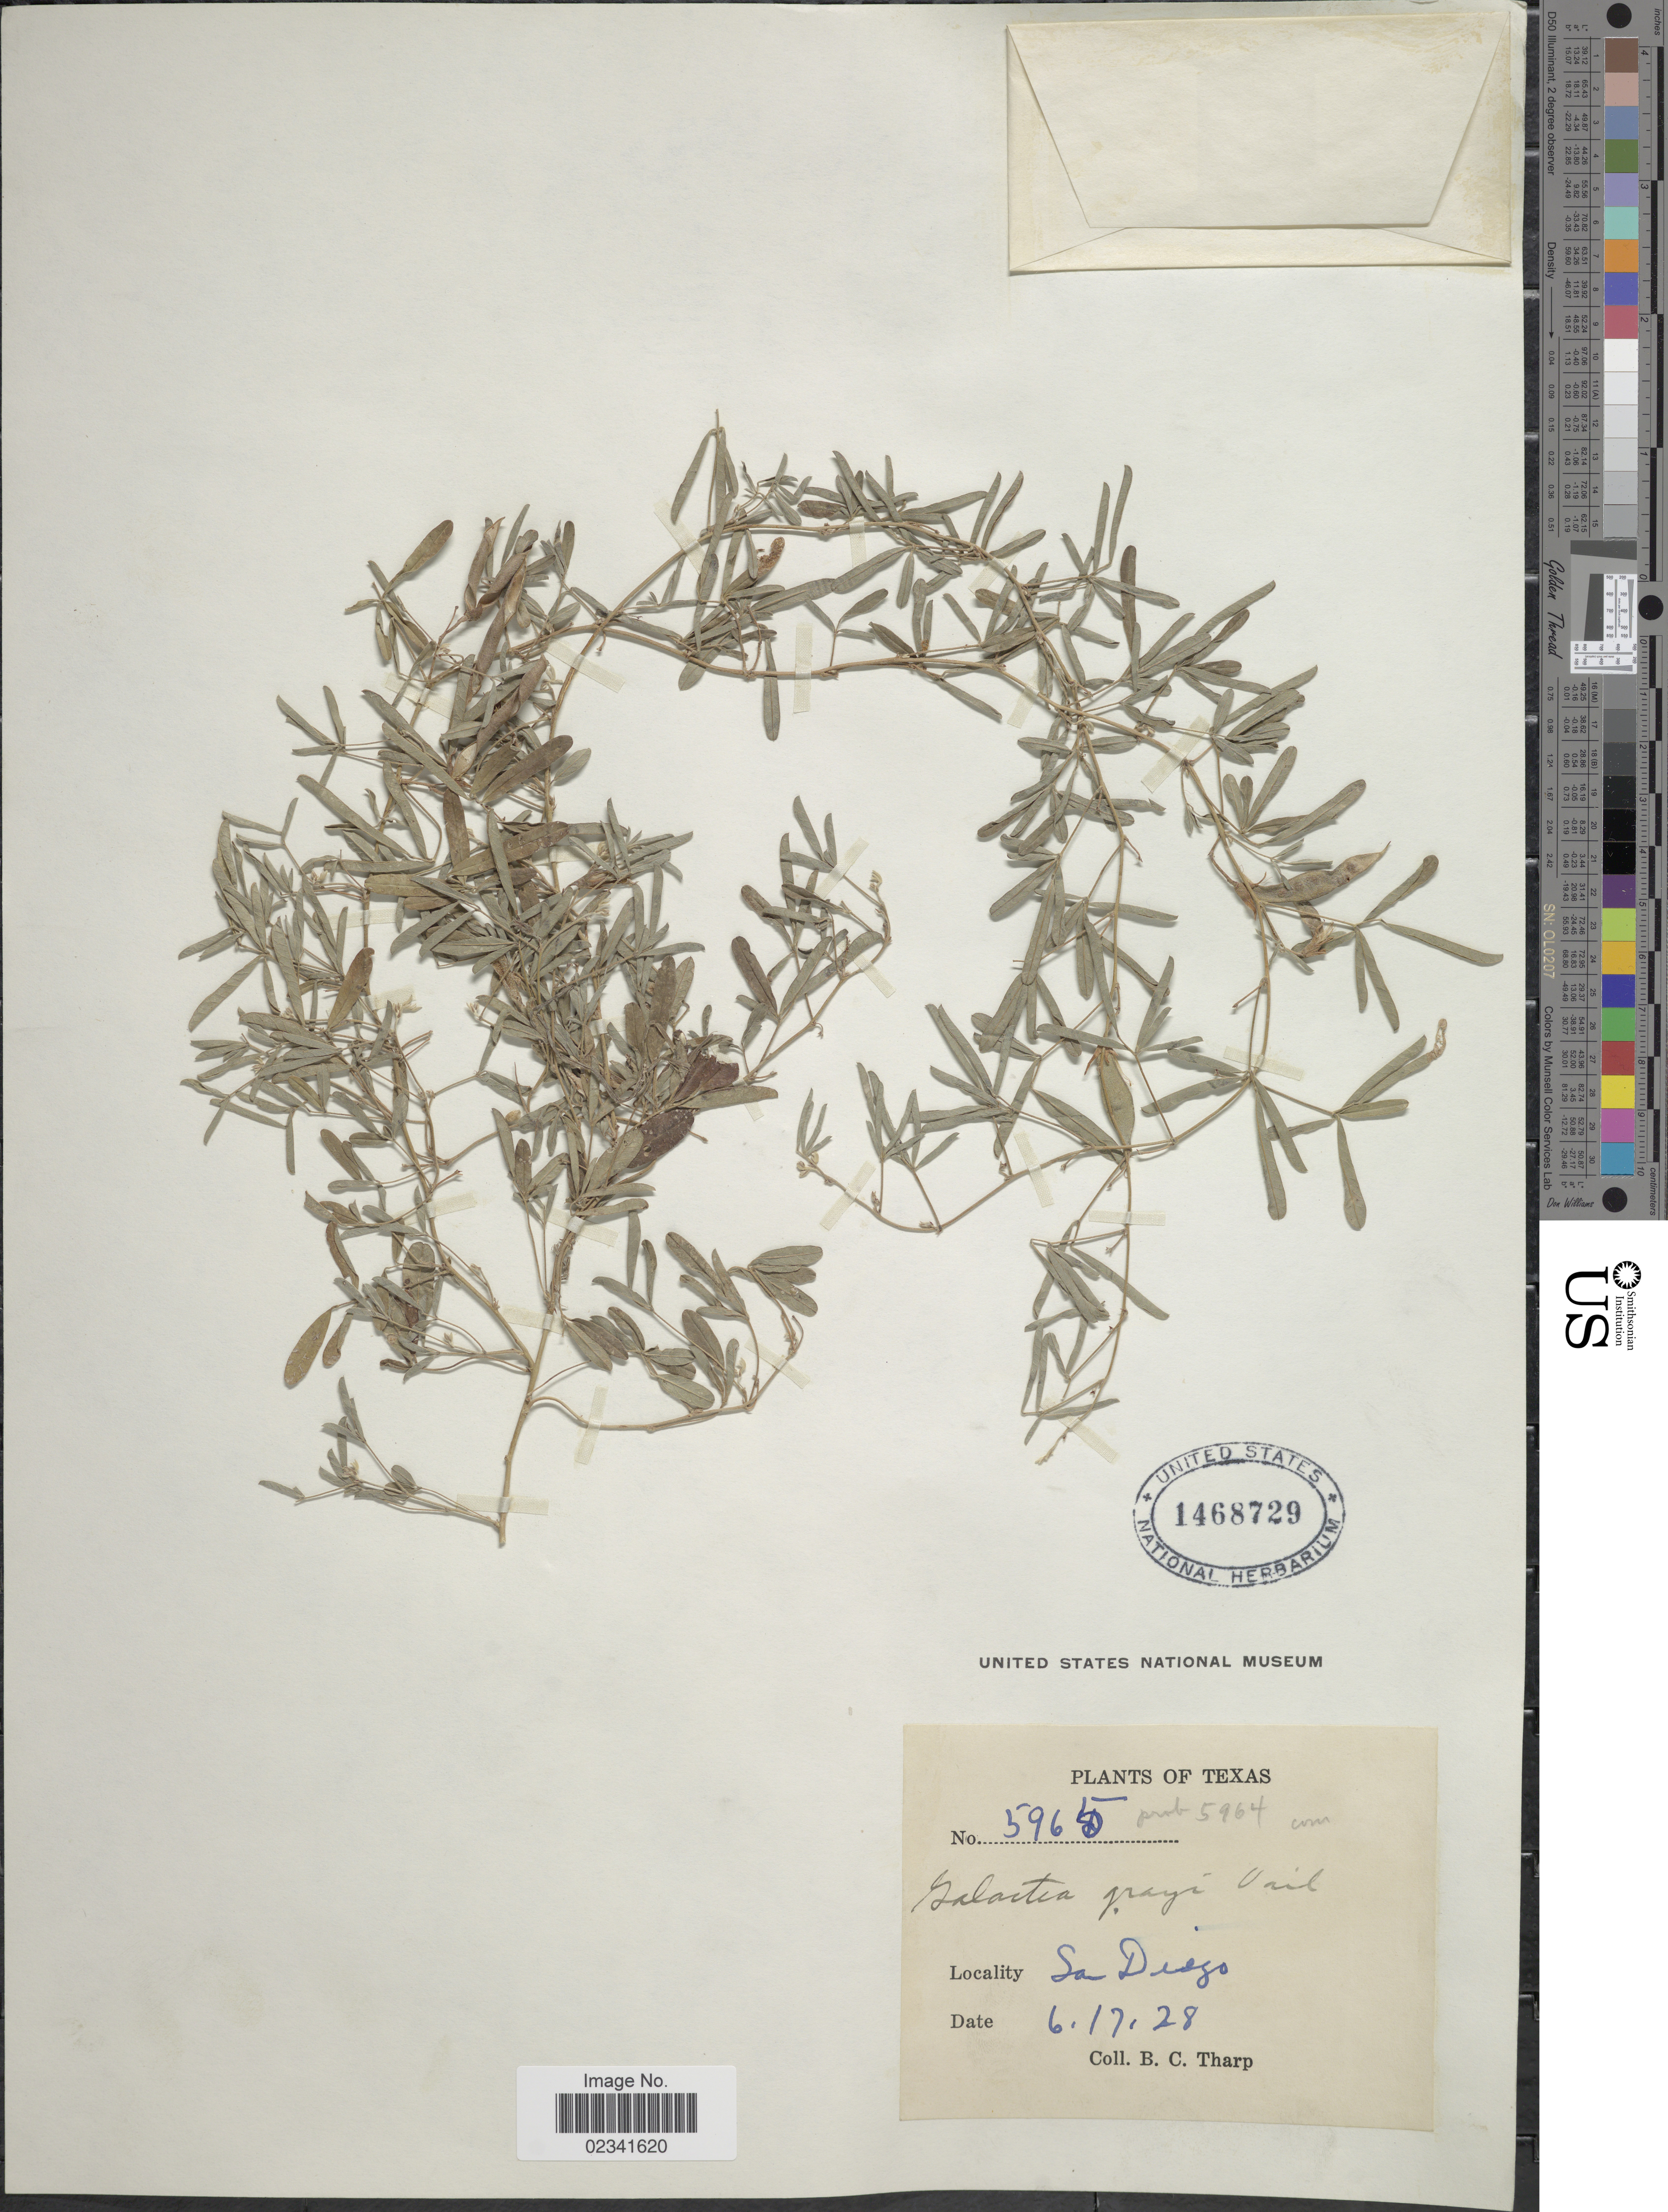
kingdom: Plantae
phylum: Tracheophyta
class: Magnoliopsida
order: Fabales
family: Fabaceae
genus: Galactia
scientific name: Galactia grayi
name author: Vail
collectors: B. C. Tharp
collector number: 5965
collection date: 1928-06-17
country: United States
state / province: Texas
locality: San Diego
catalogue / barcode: US 1468729